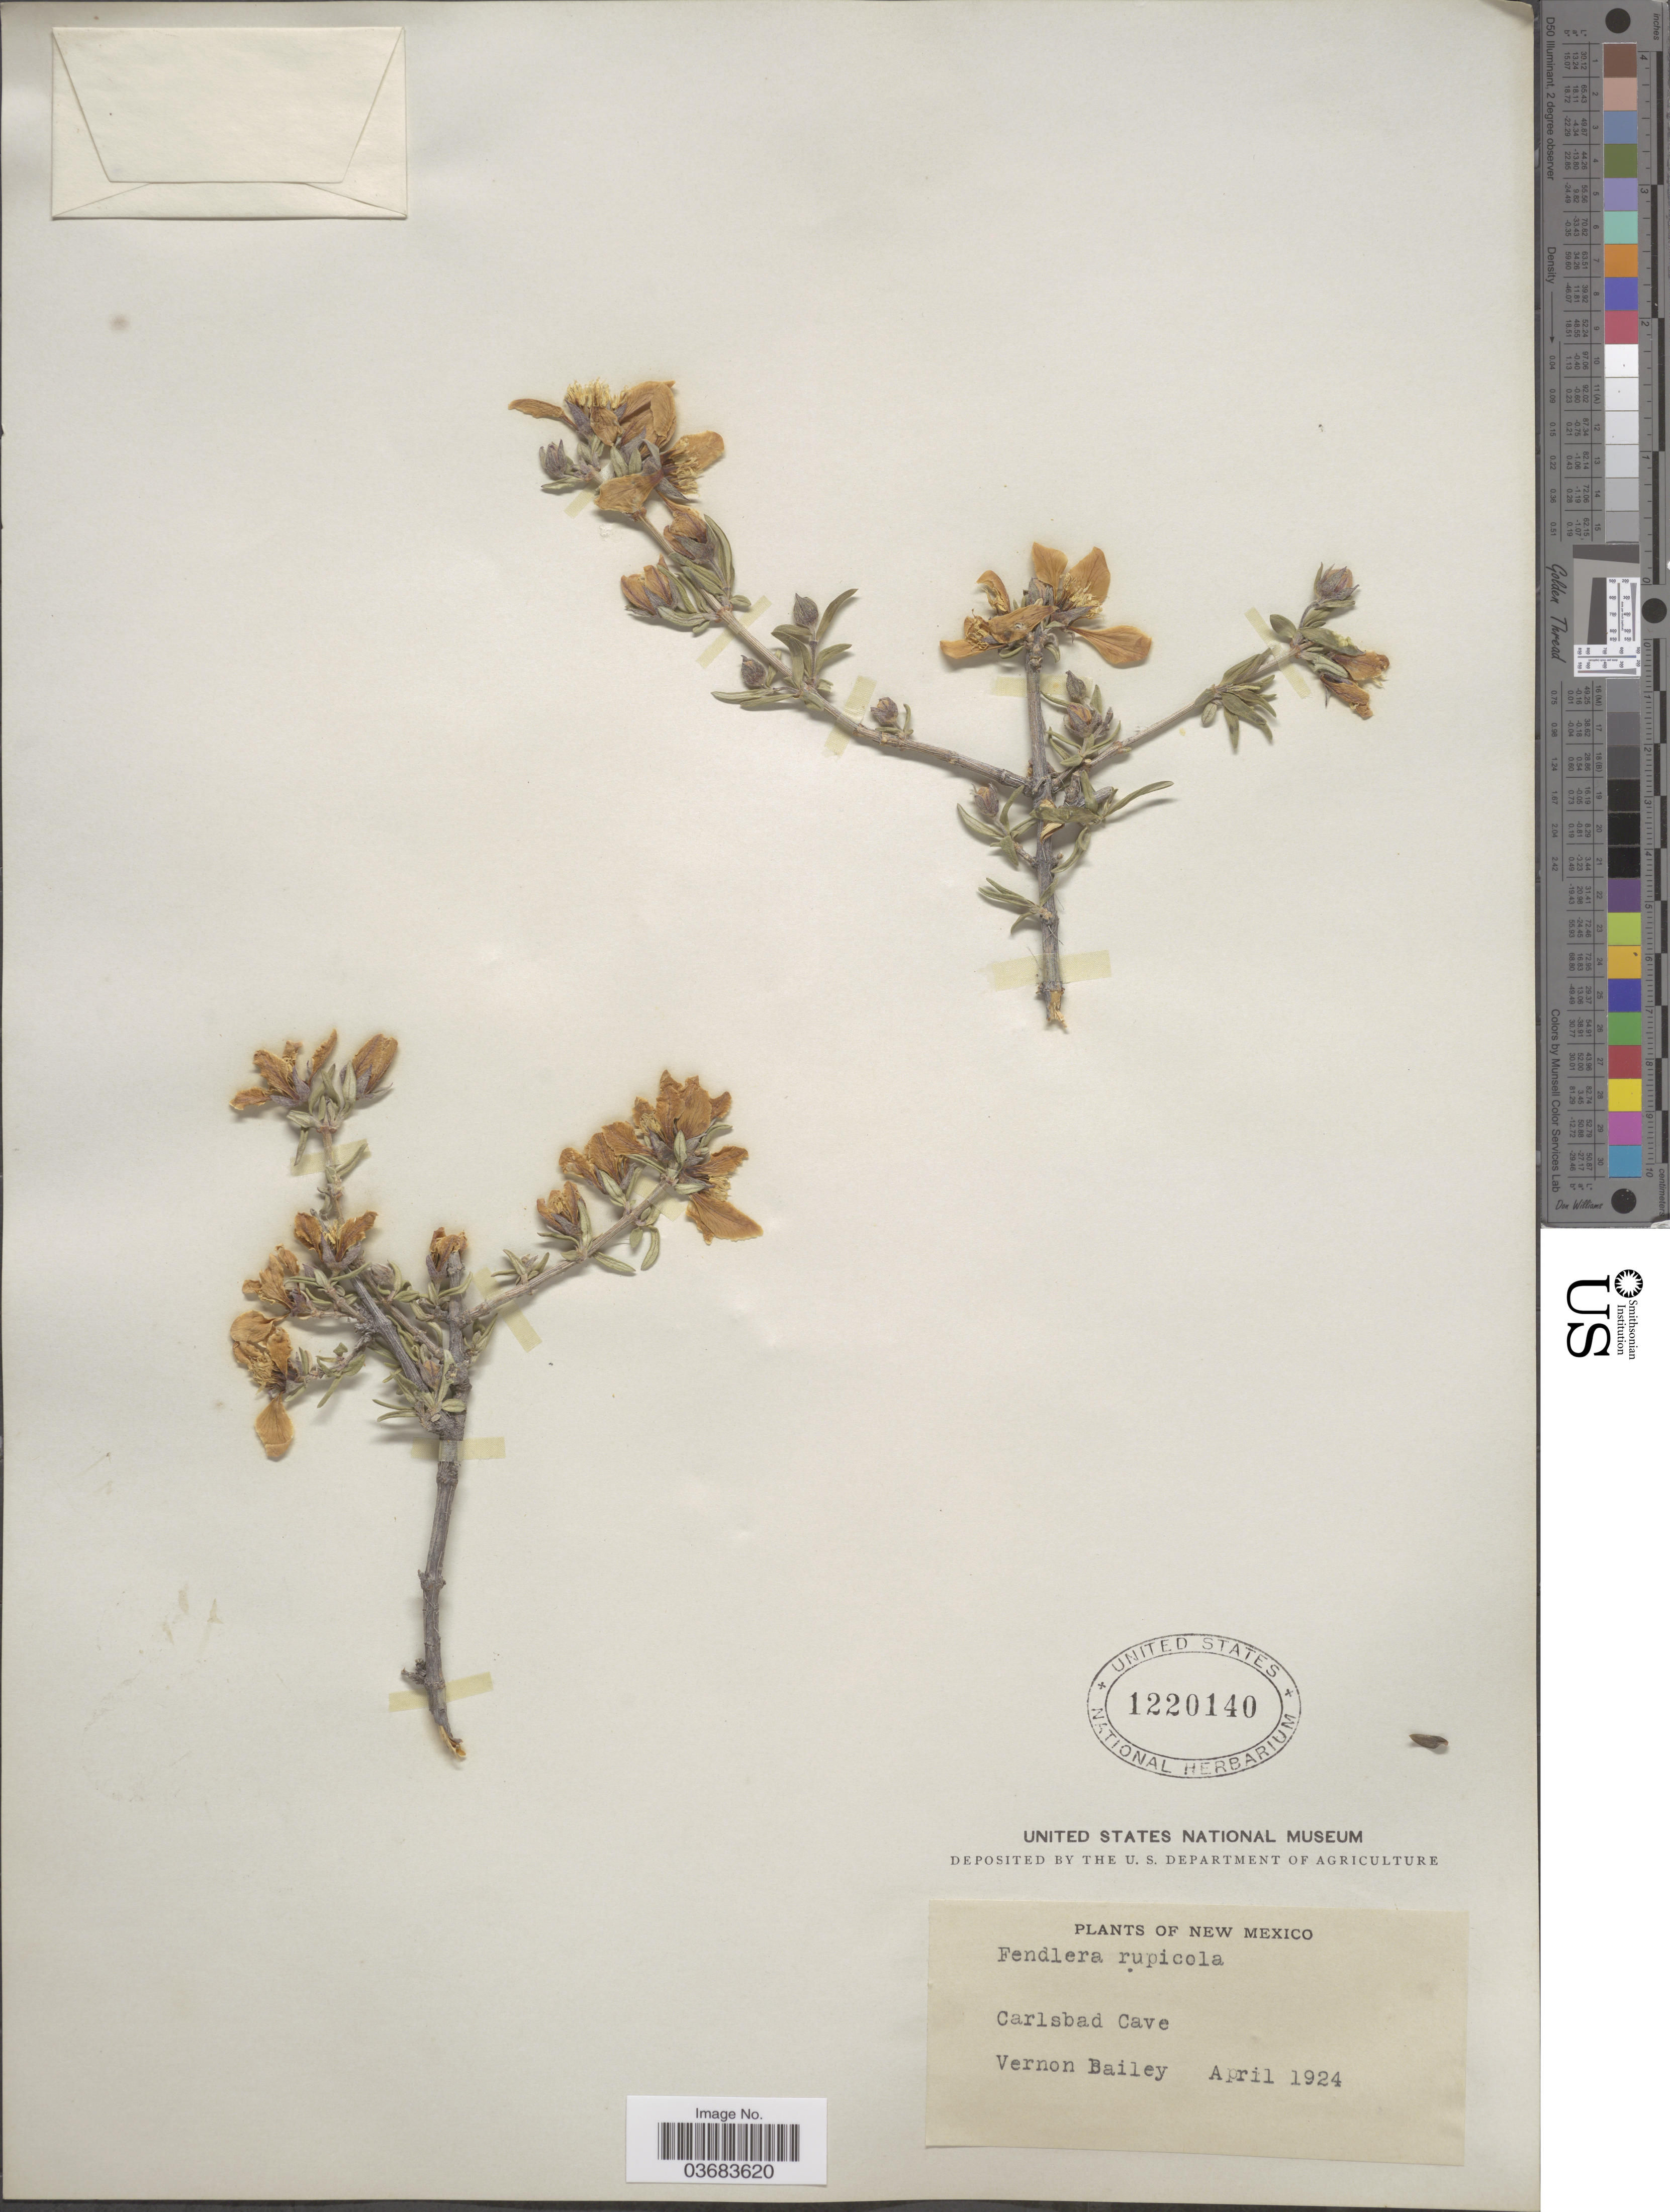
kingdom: Plantae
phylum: Tracheophyta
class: Magnoliopsida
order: Cornales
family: Hydrangeaceae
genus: Fendlera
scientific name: Fendlera rupicola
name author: Englem. & A. Gray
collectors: V. O. Bailey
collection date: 1924-04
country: United States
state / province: New Mexico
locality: Carlsbad Cave.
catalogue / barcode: US 1220140